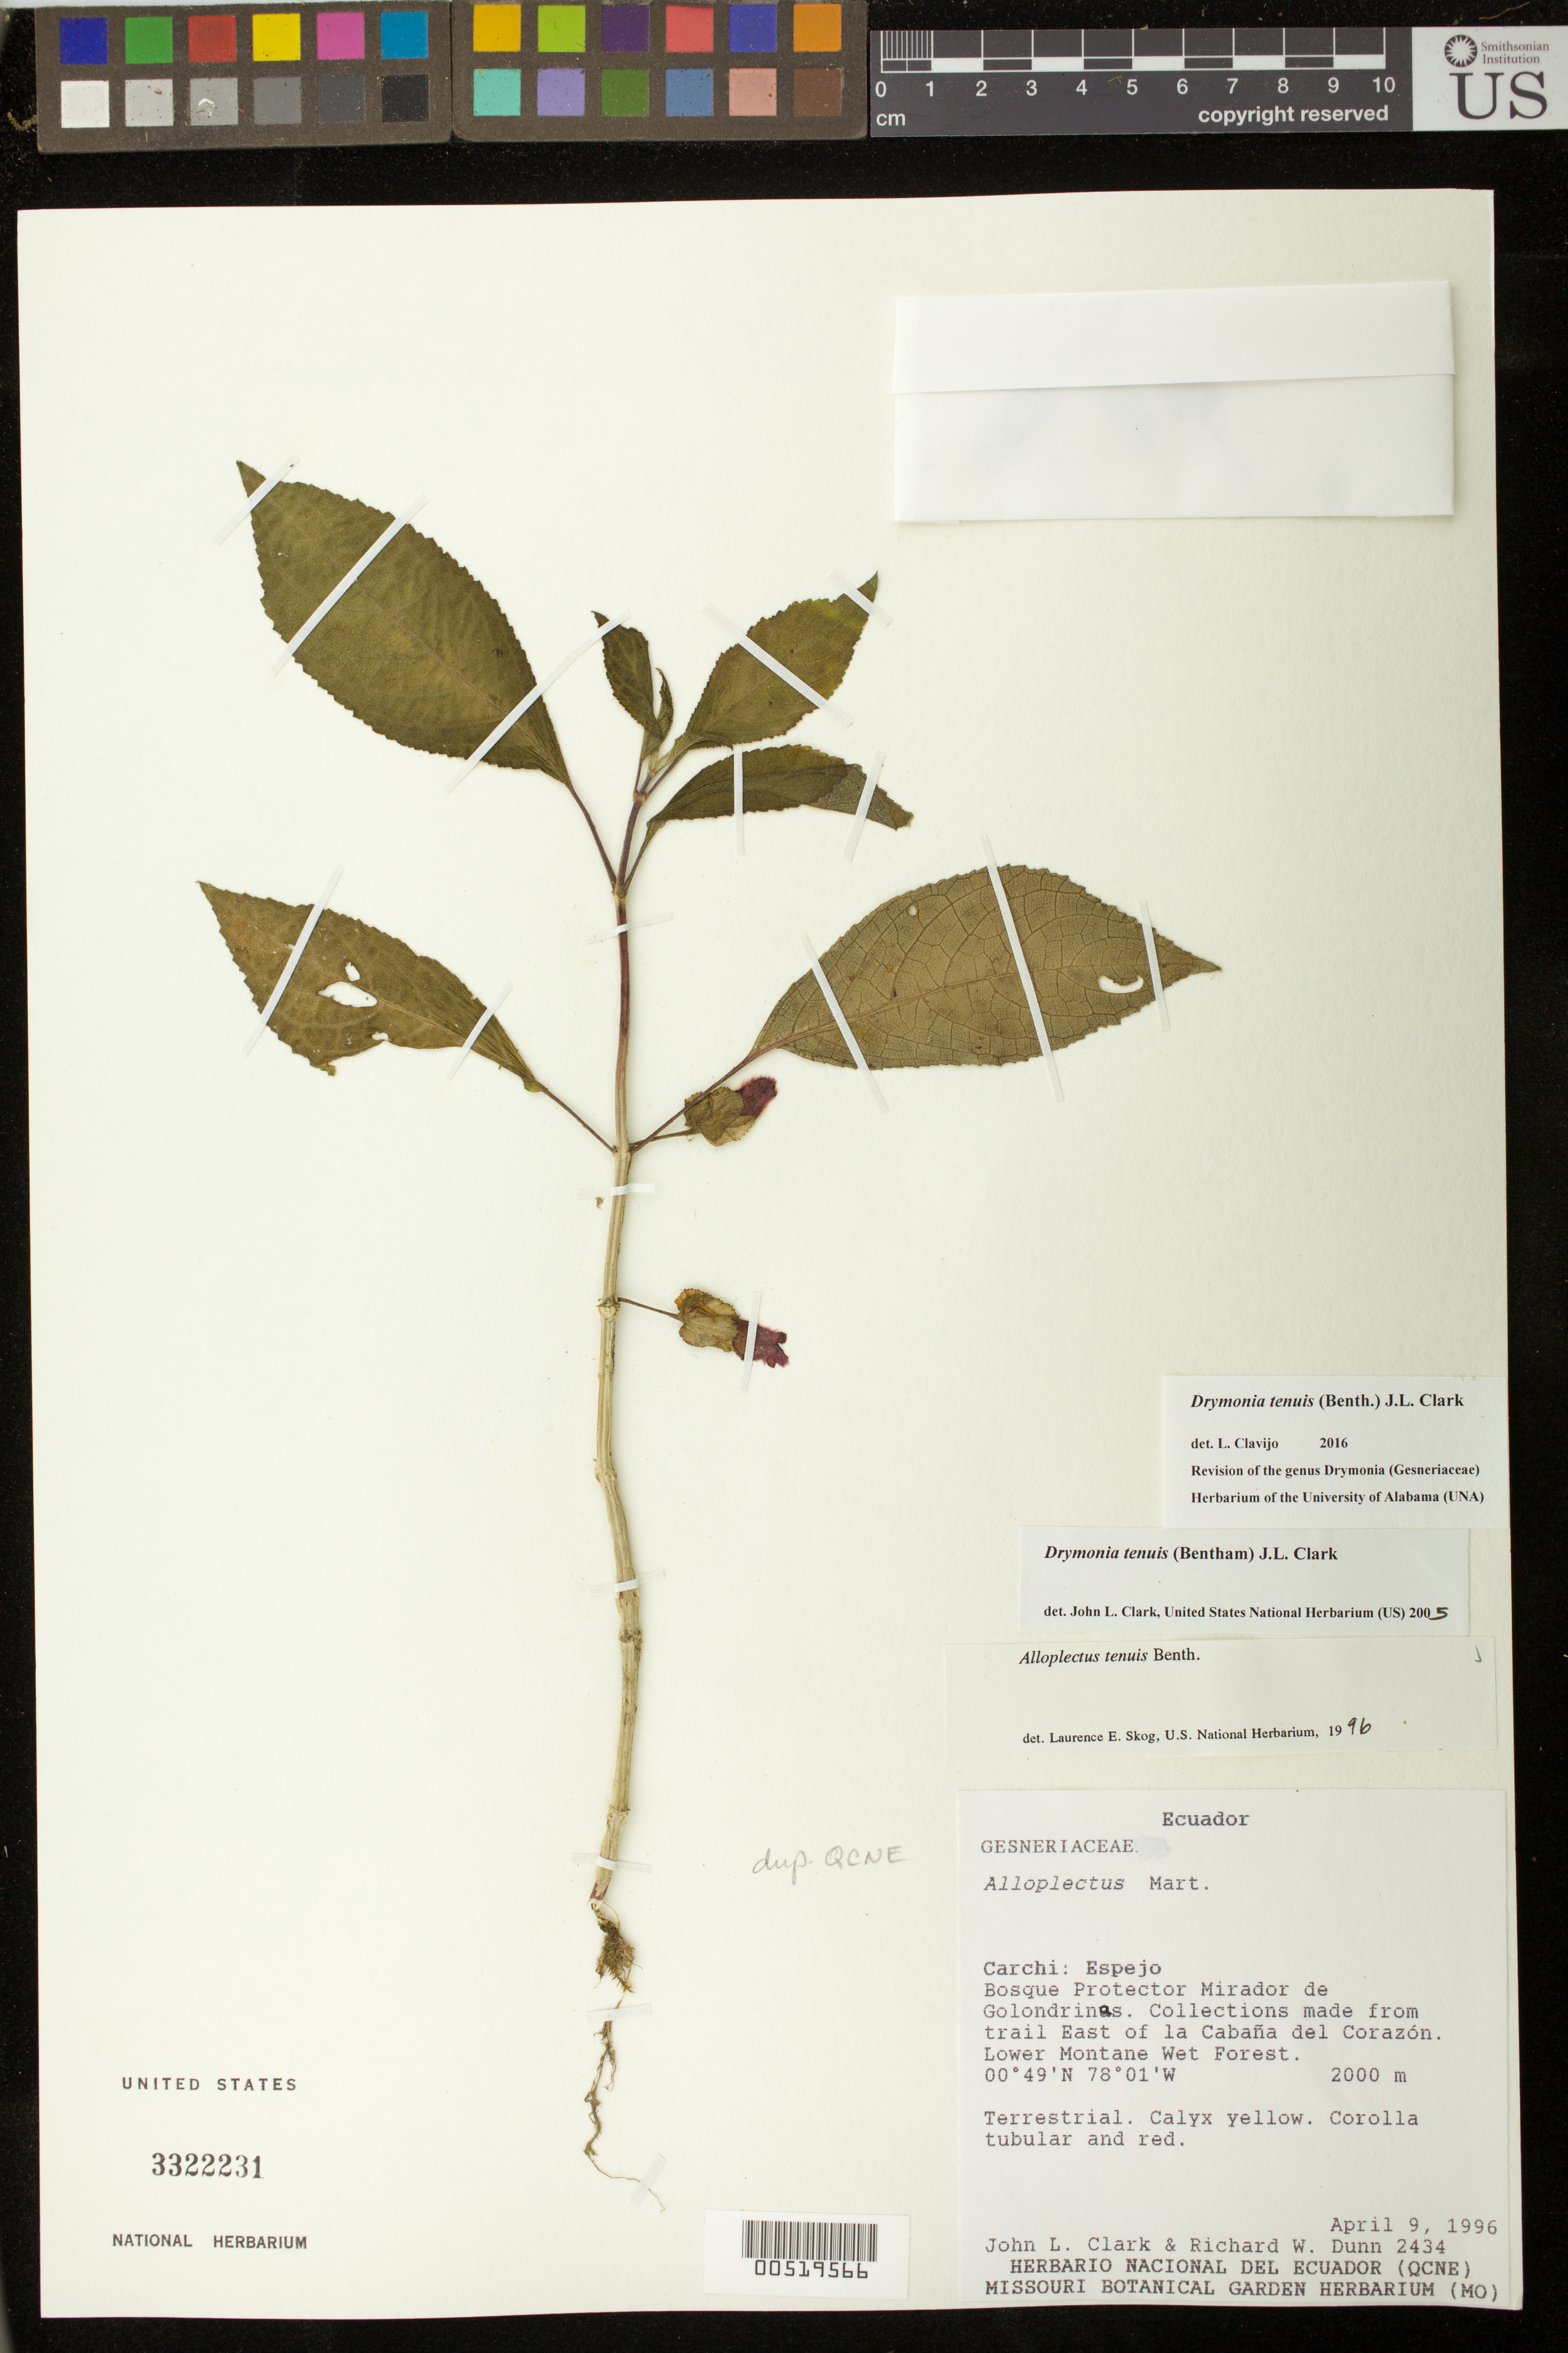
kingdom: Plantae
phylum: Tracheophyta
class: Magnoliopsida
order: Lamiales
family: Gesneriaceae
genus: Drymonia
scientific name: Drymonia tenuis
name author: (Benth.) J.L. Clark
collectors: J. L. Clark & R. Dunn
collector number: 2434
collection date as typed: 09 Apr 1996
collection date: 1996-04-09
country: Ecuador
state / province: Carchi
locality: Espejo; Bosque Protector Mirador de Golondrinas; from trail E of la Cabaña del Corazón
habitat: Lower montane wet forest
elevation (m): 2000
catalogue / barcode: US 3322231